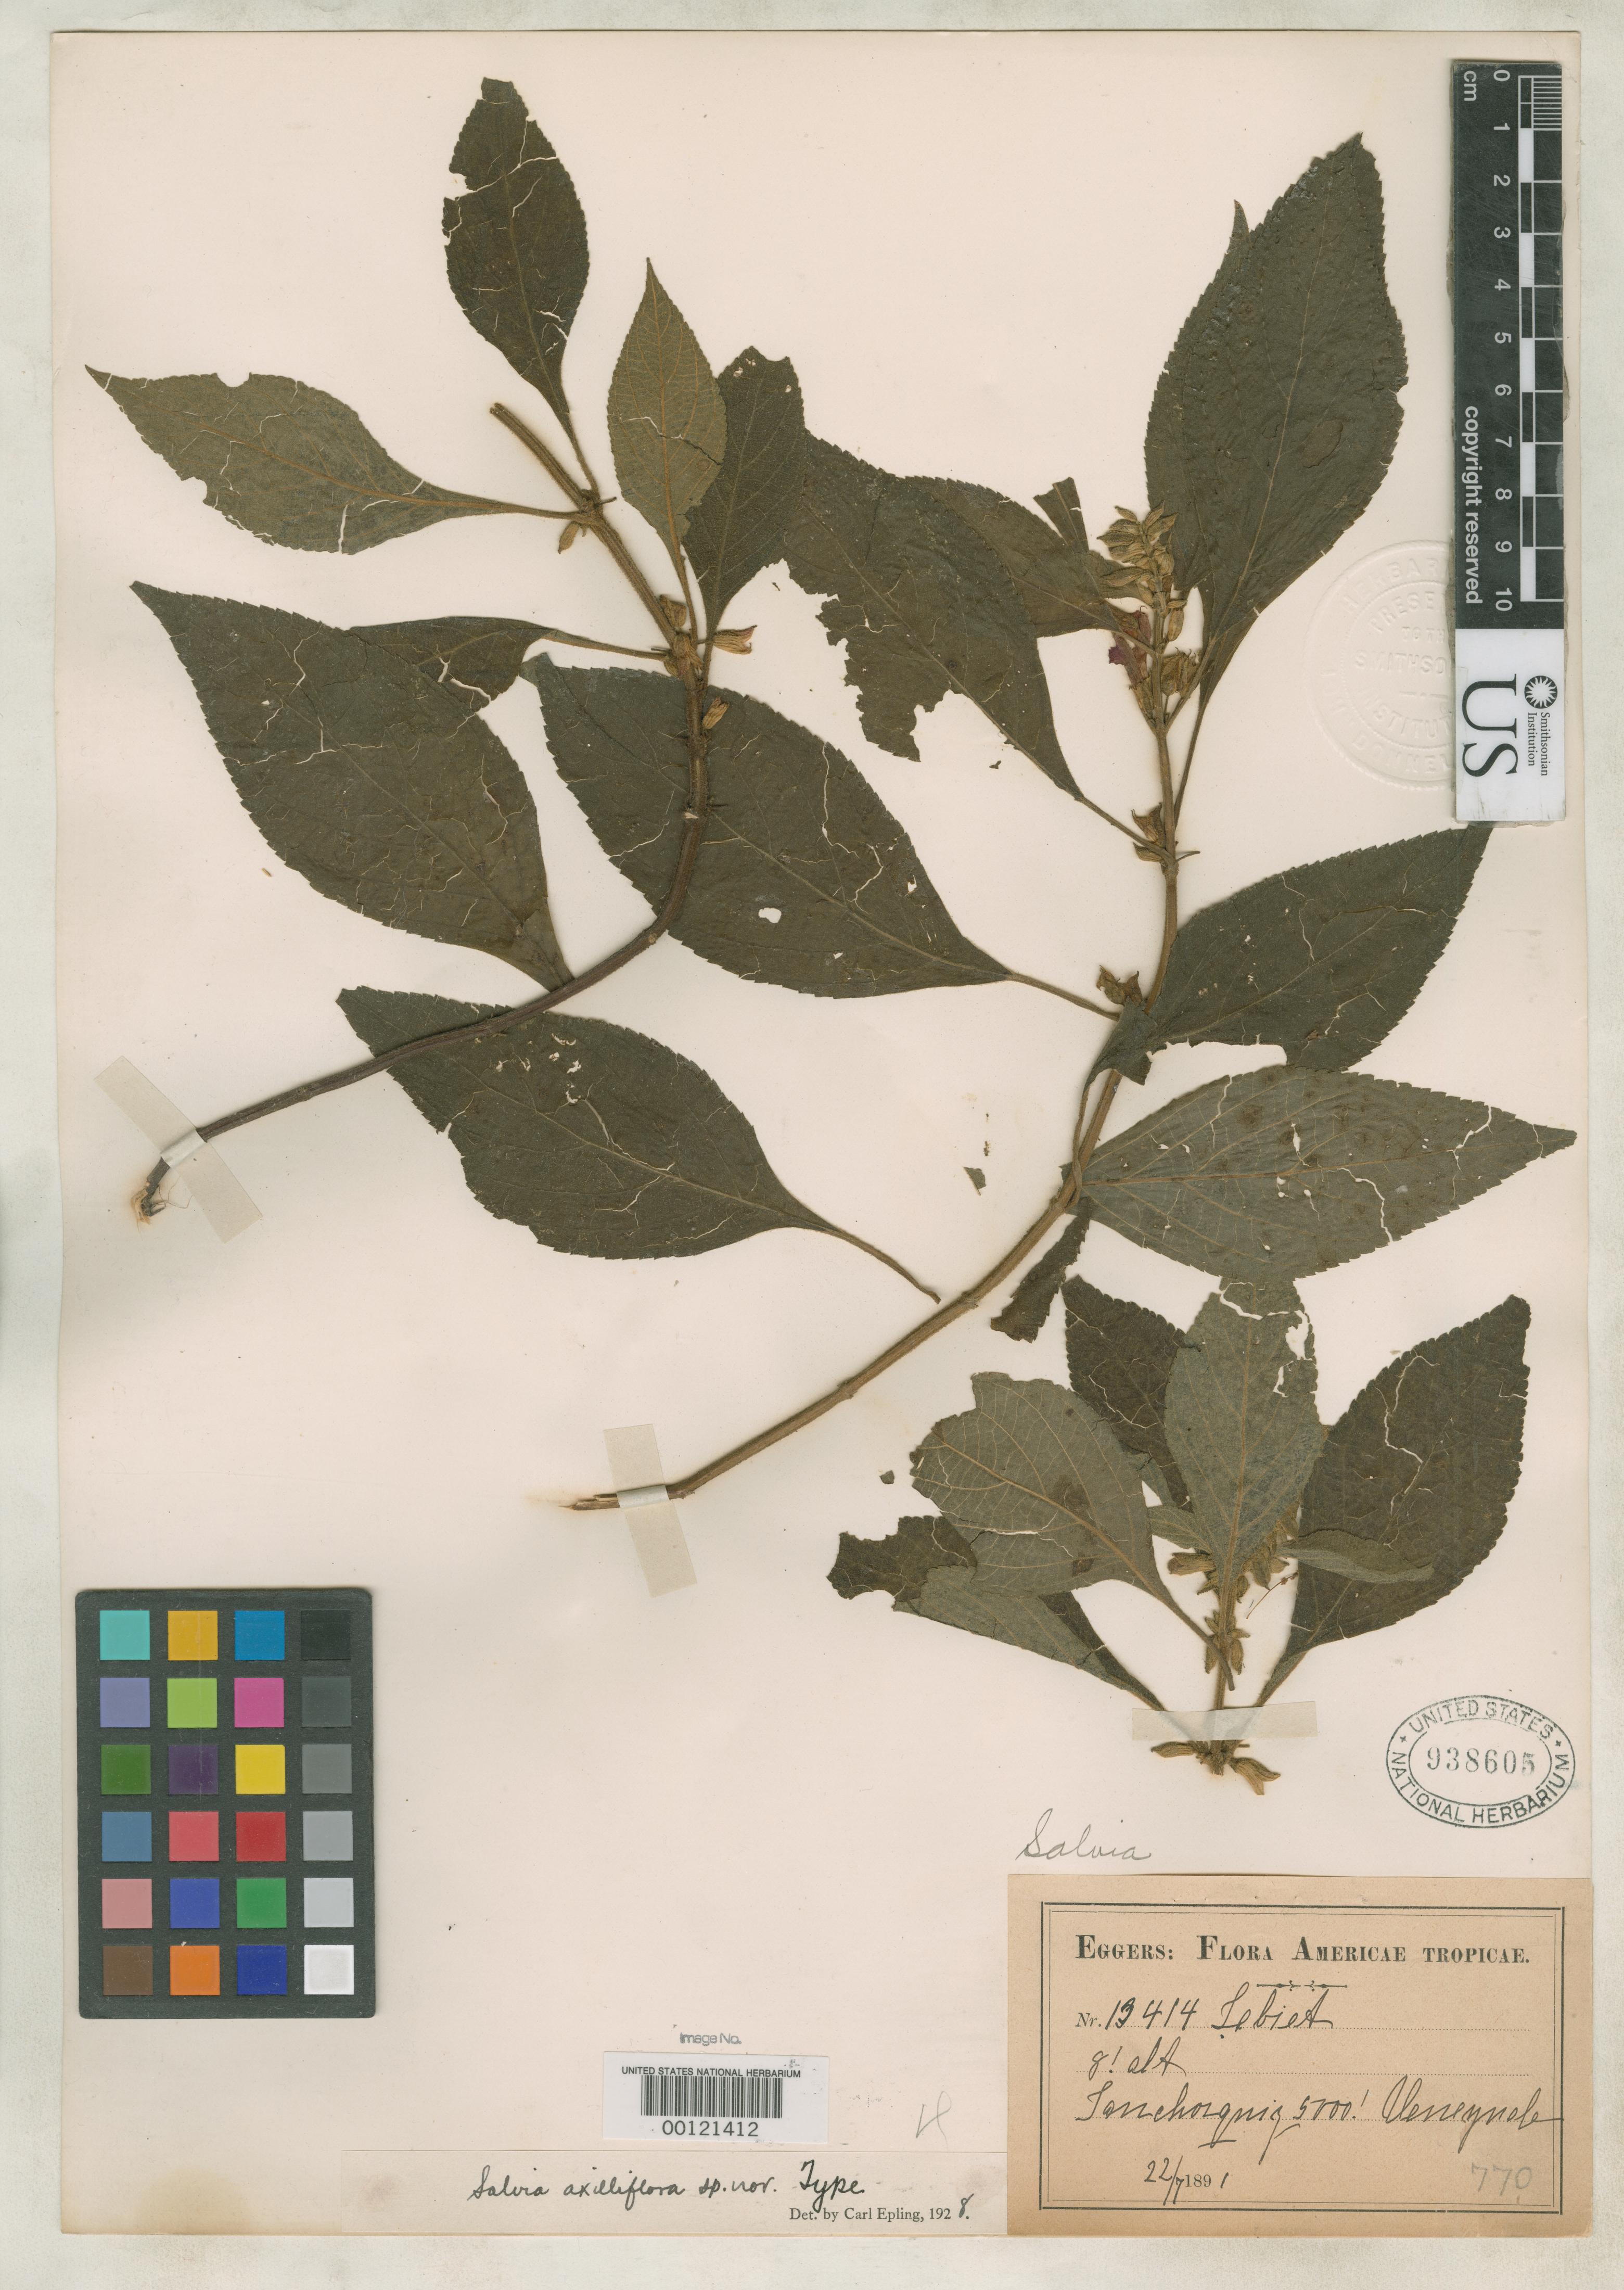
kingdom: Plantae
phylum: Tracheophyta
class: Magnoliopsida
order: Lamiales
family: Lamiaceae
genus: Salvia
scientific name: Salvia axilliflora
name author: Epling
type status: Holotype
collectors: H. F. A. von Eggers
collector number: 13414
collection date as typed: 22 Jul 1891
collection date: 1891-07-22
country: Venezuela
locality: Sanchosquiz.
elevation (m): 1524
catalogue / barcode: US 938605